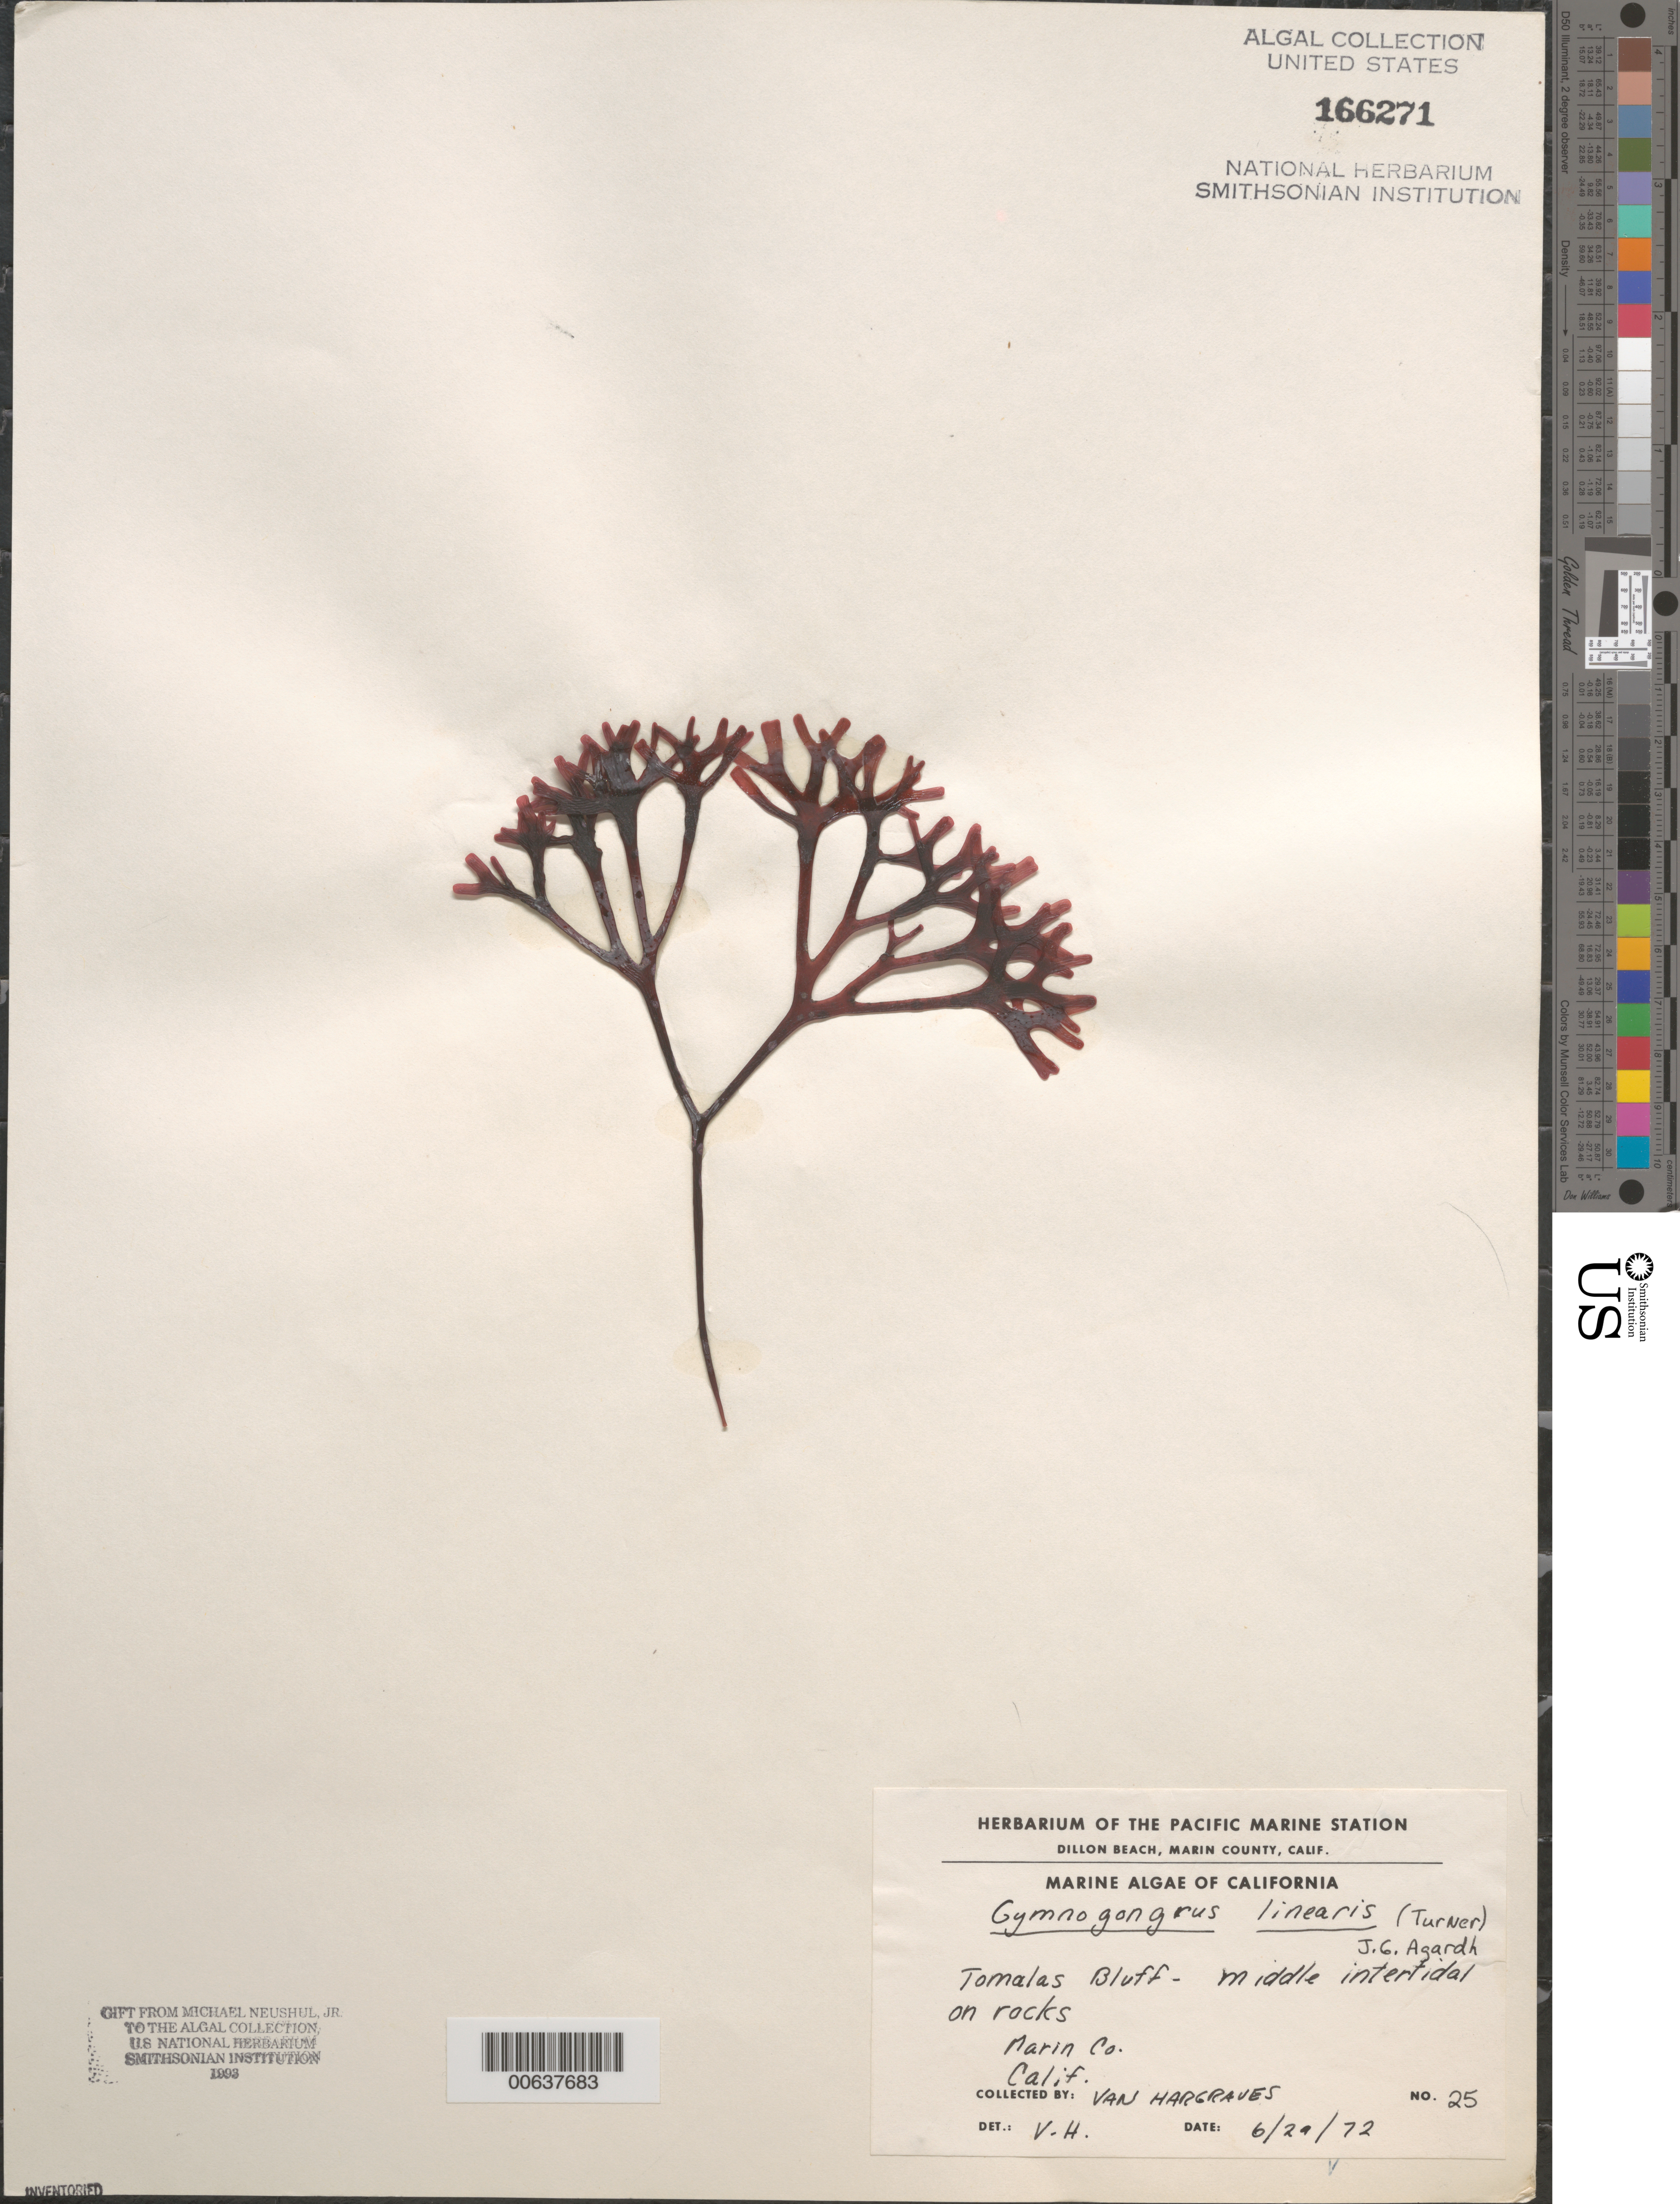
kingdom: Plantae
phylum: Rhodophyta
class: Florideophyceae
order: Gigartinales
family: Phyllophoraceae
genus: Ahnfeltiopsis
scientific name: Ahnfeltiopsis linearis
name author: (C. Agardh) P.C. Silva & DeCew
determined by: Algae name updating Project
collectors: V. Hargraves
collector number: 25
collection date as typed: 29 Jun 1972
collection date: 1972-06-29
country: United States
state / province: California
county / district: Marin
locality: Tomales Bluff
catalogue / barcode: US 166271